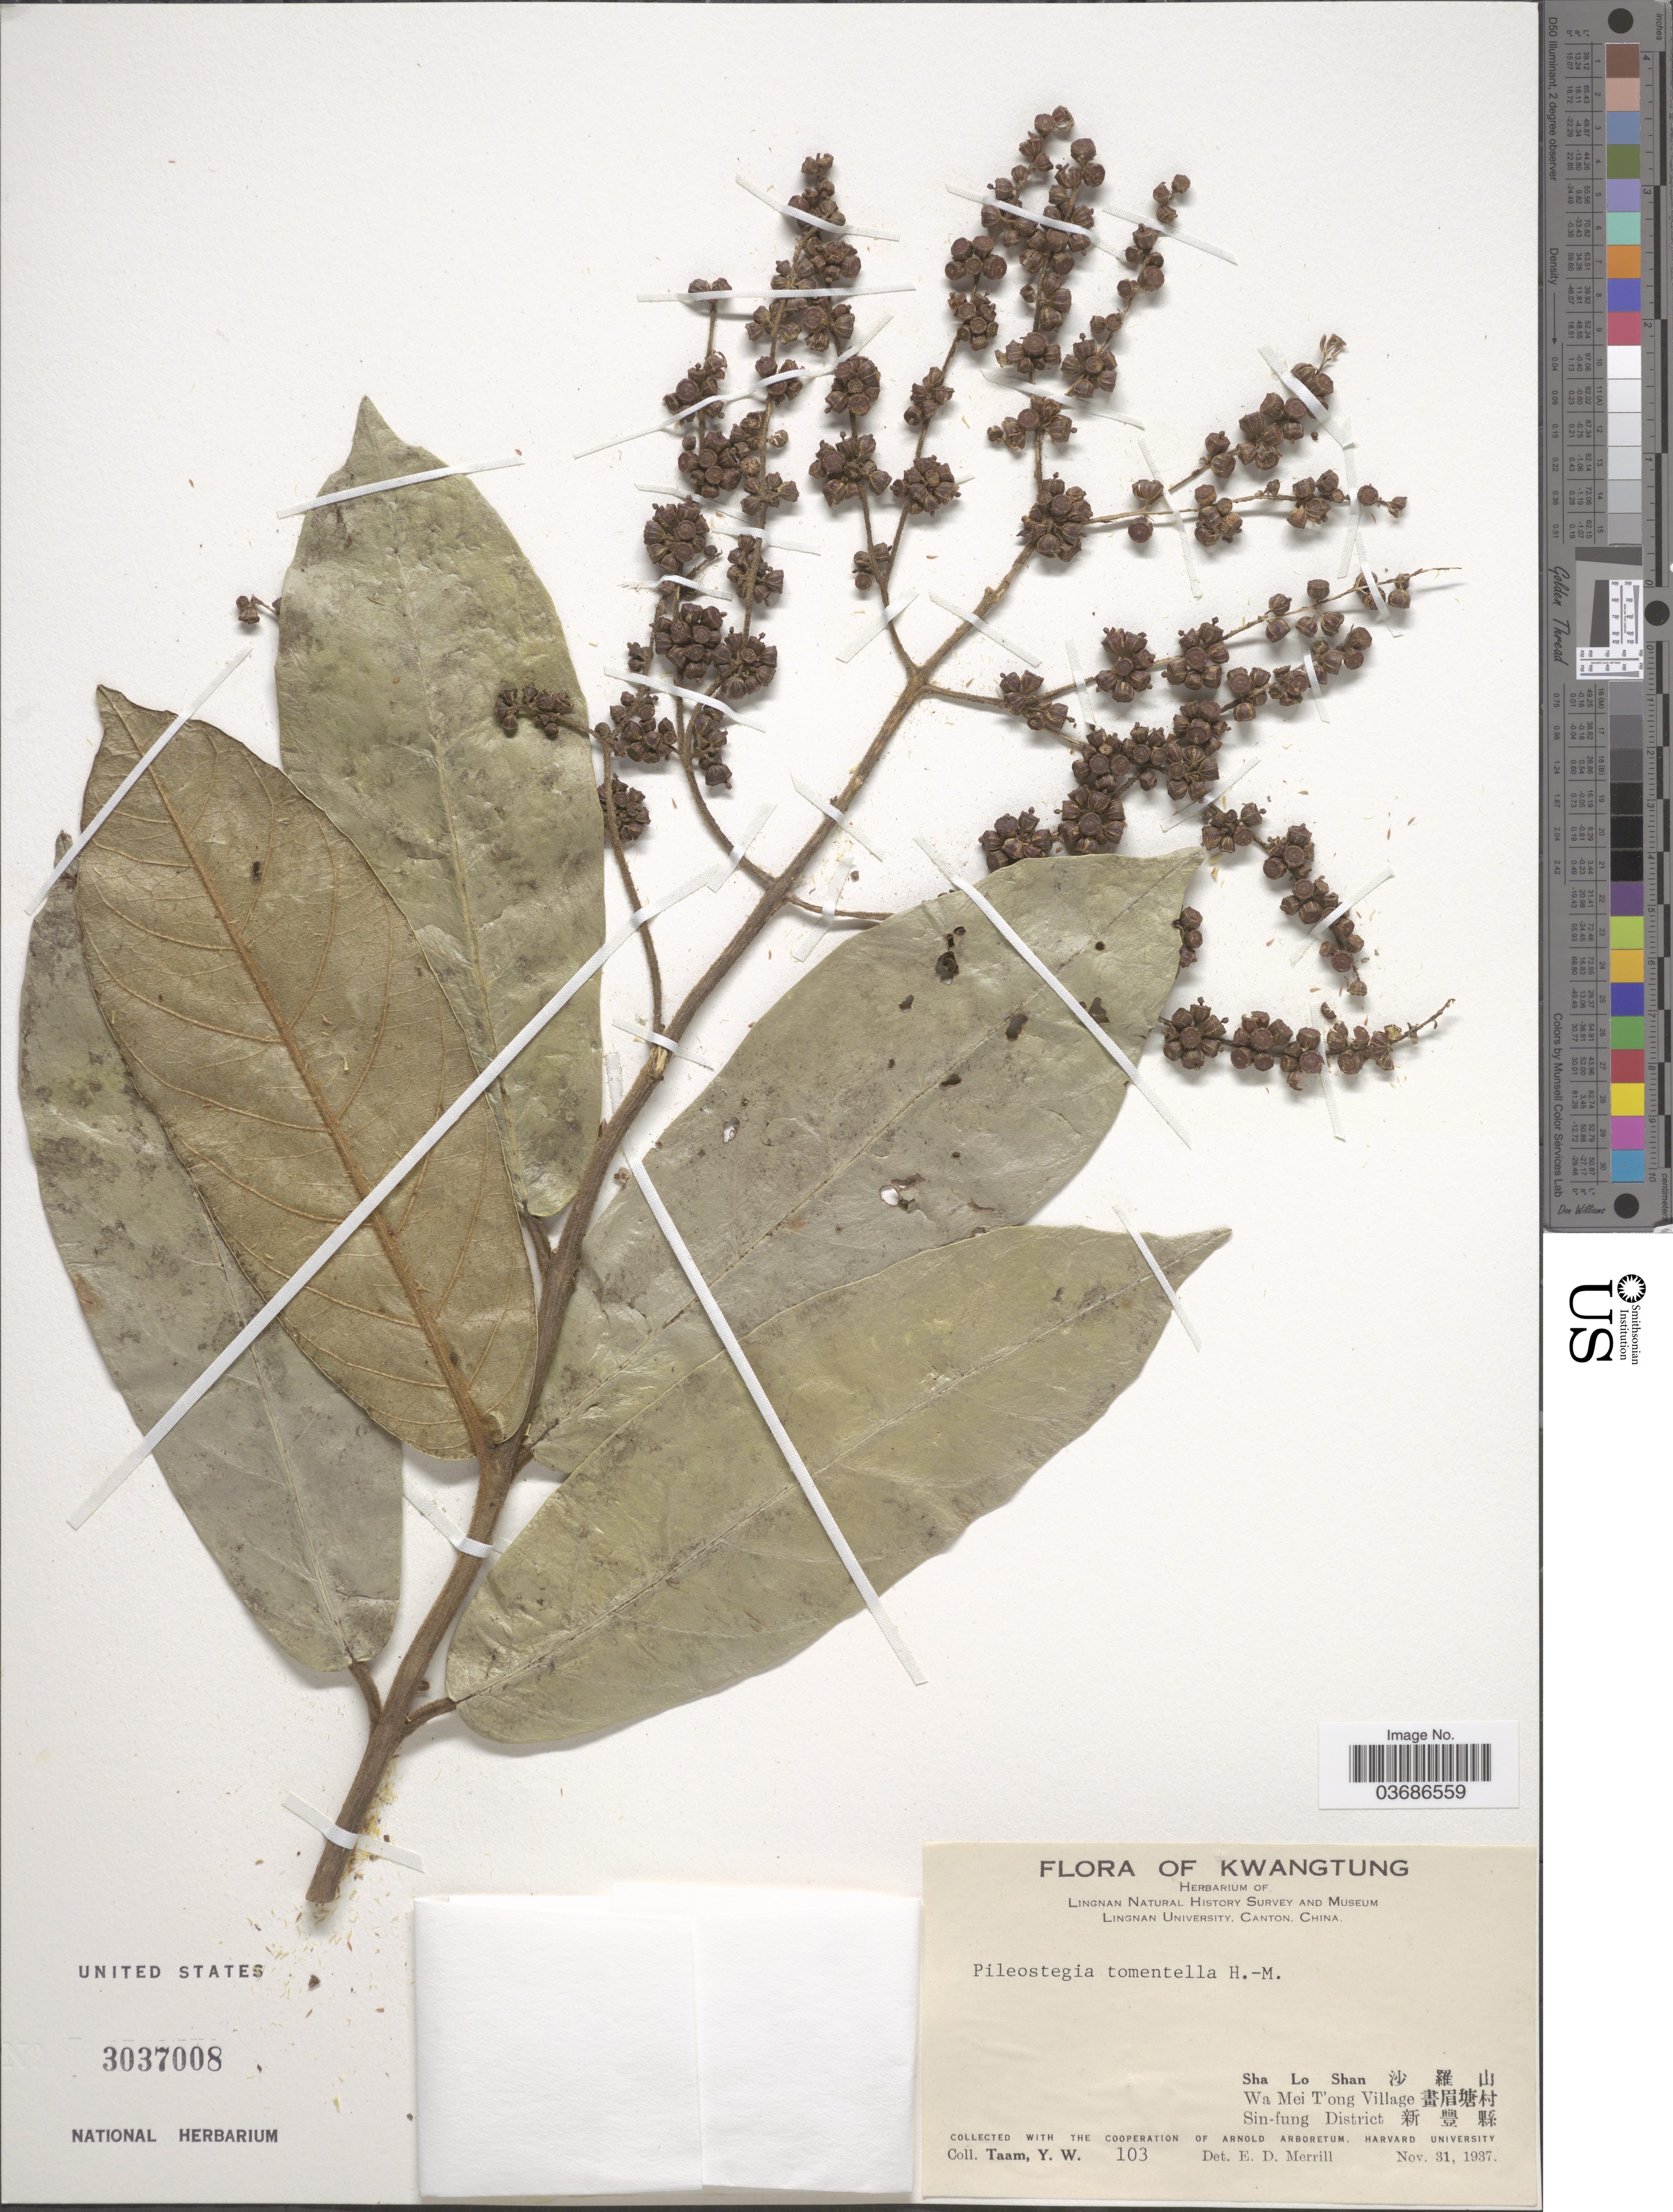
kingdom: Plantae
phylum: Tracheophyta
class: Magnoliopsida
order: Cornales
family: Hydrangeaceae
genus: Hydrangea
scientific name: Hydrangea tomentella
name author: (Hand.-Mazz.) Y. De Smet & C. Granados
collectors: Y. W. Taam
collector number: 103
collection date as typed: Transcribed d/m/y: 31/11/1937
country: China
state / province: Guangdong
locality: Kwangtung. Lingnan Natural History Survey and Museum. Sha Lo Shan. X. Wa Mei T'ong Village. X. Sin-fung District. X.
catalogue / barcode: US 3037008